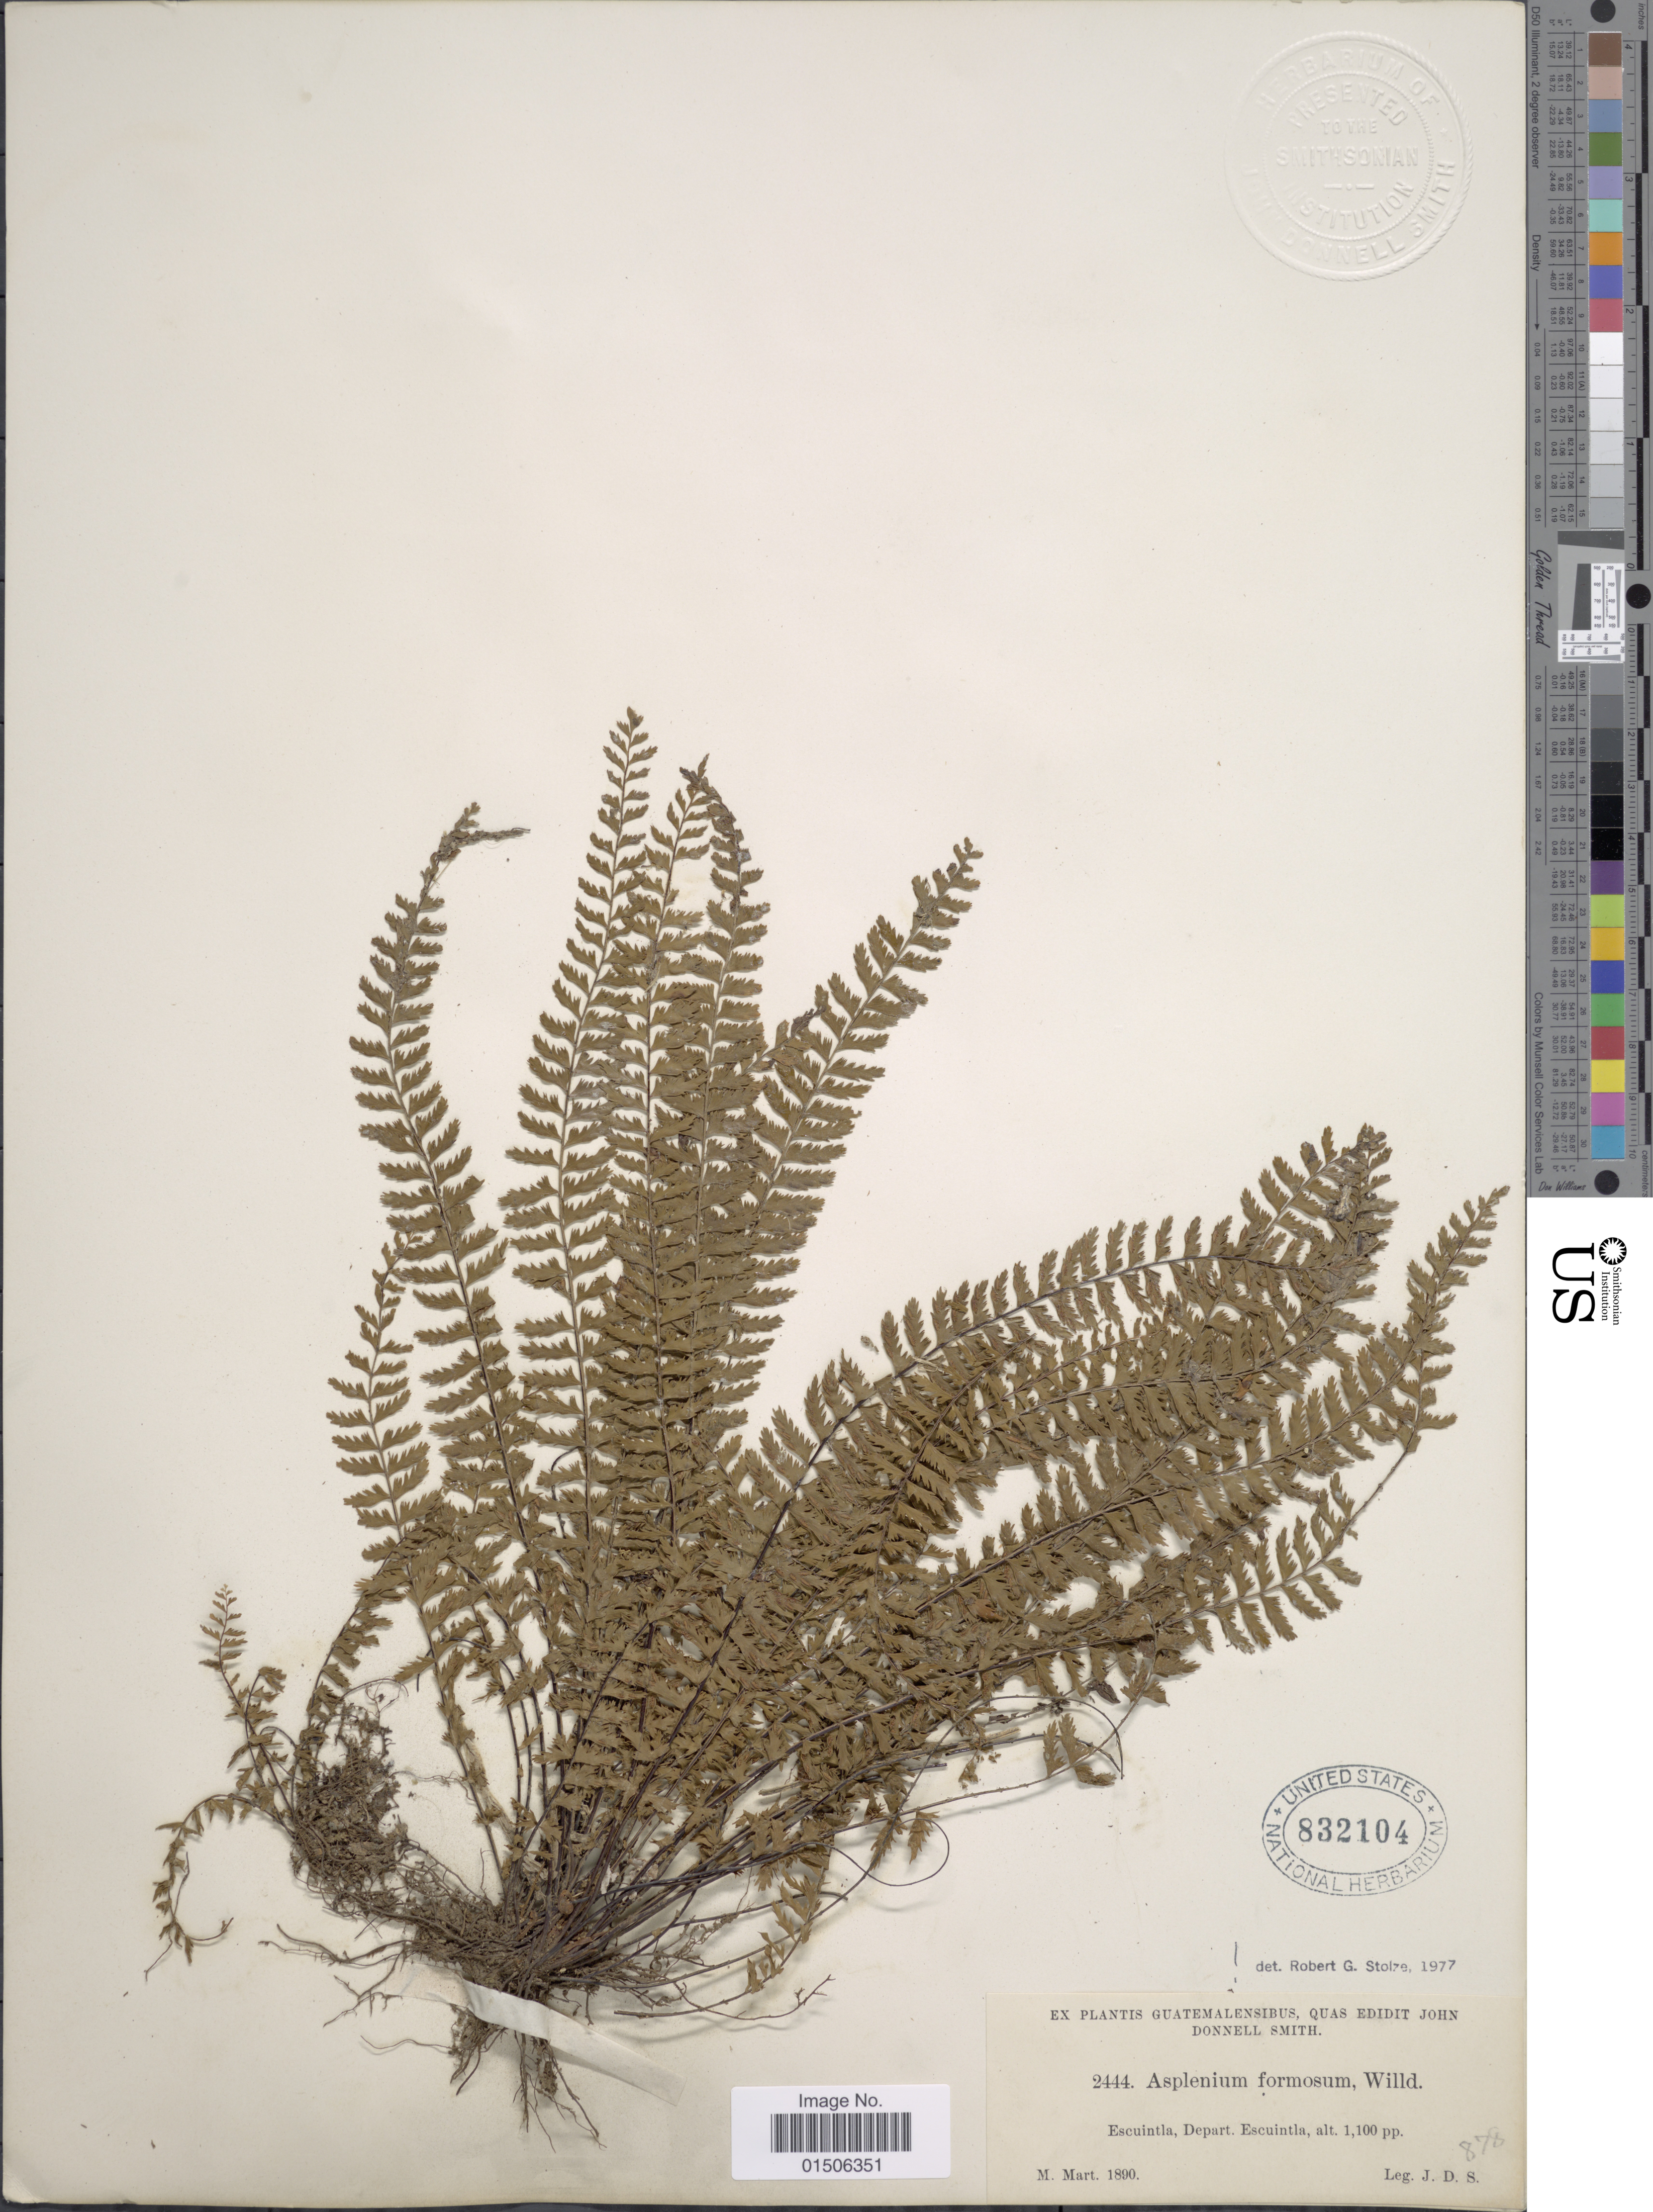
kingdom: Plantae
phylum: Tracheophyta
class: Polypodiopsida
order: Polypodiales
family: Aspleniaceae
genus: Asplenium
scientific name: Asplenium formosum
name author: Willd.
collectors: J. Donnell Smith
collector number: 2444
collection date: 1890-03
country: Guatemala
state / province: Escuintla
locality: Excuintla, Depart Escuintla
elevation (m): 305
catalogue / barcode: US 832104